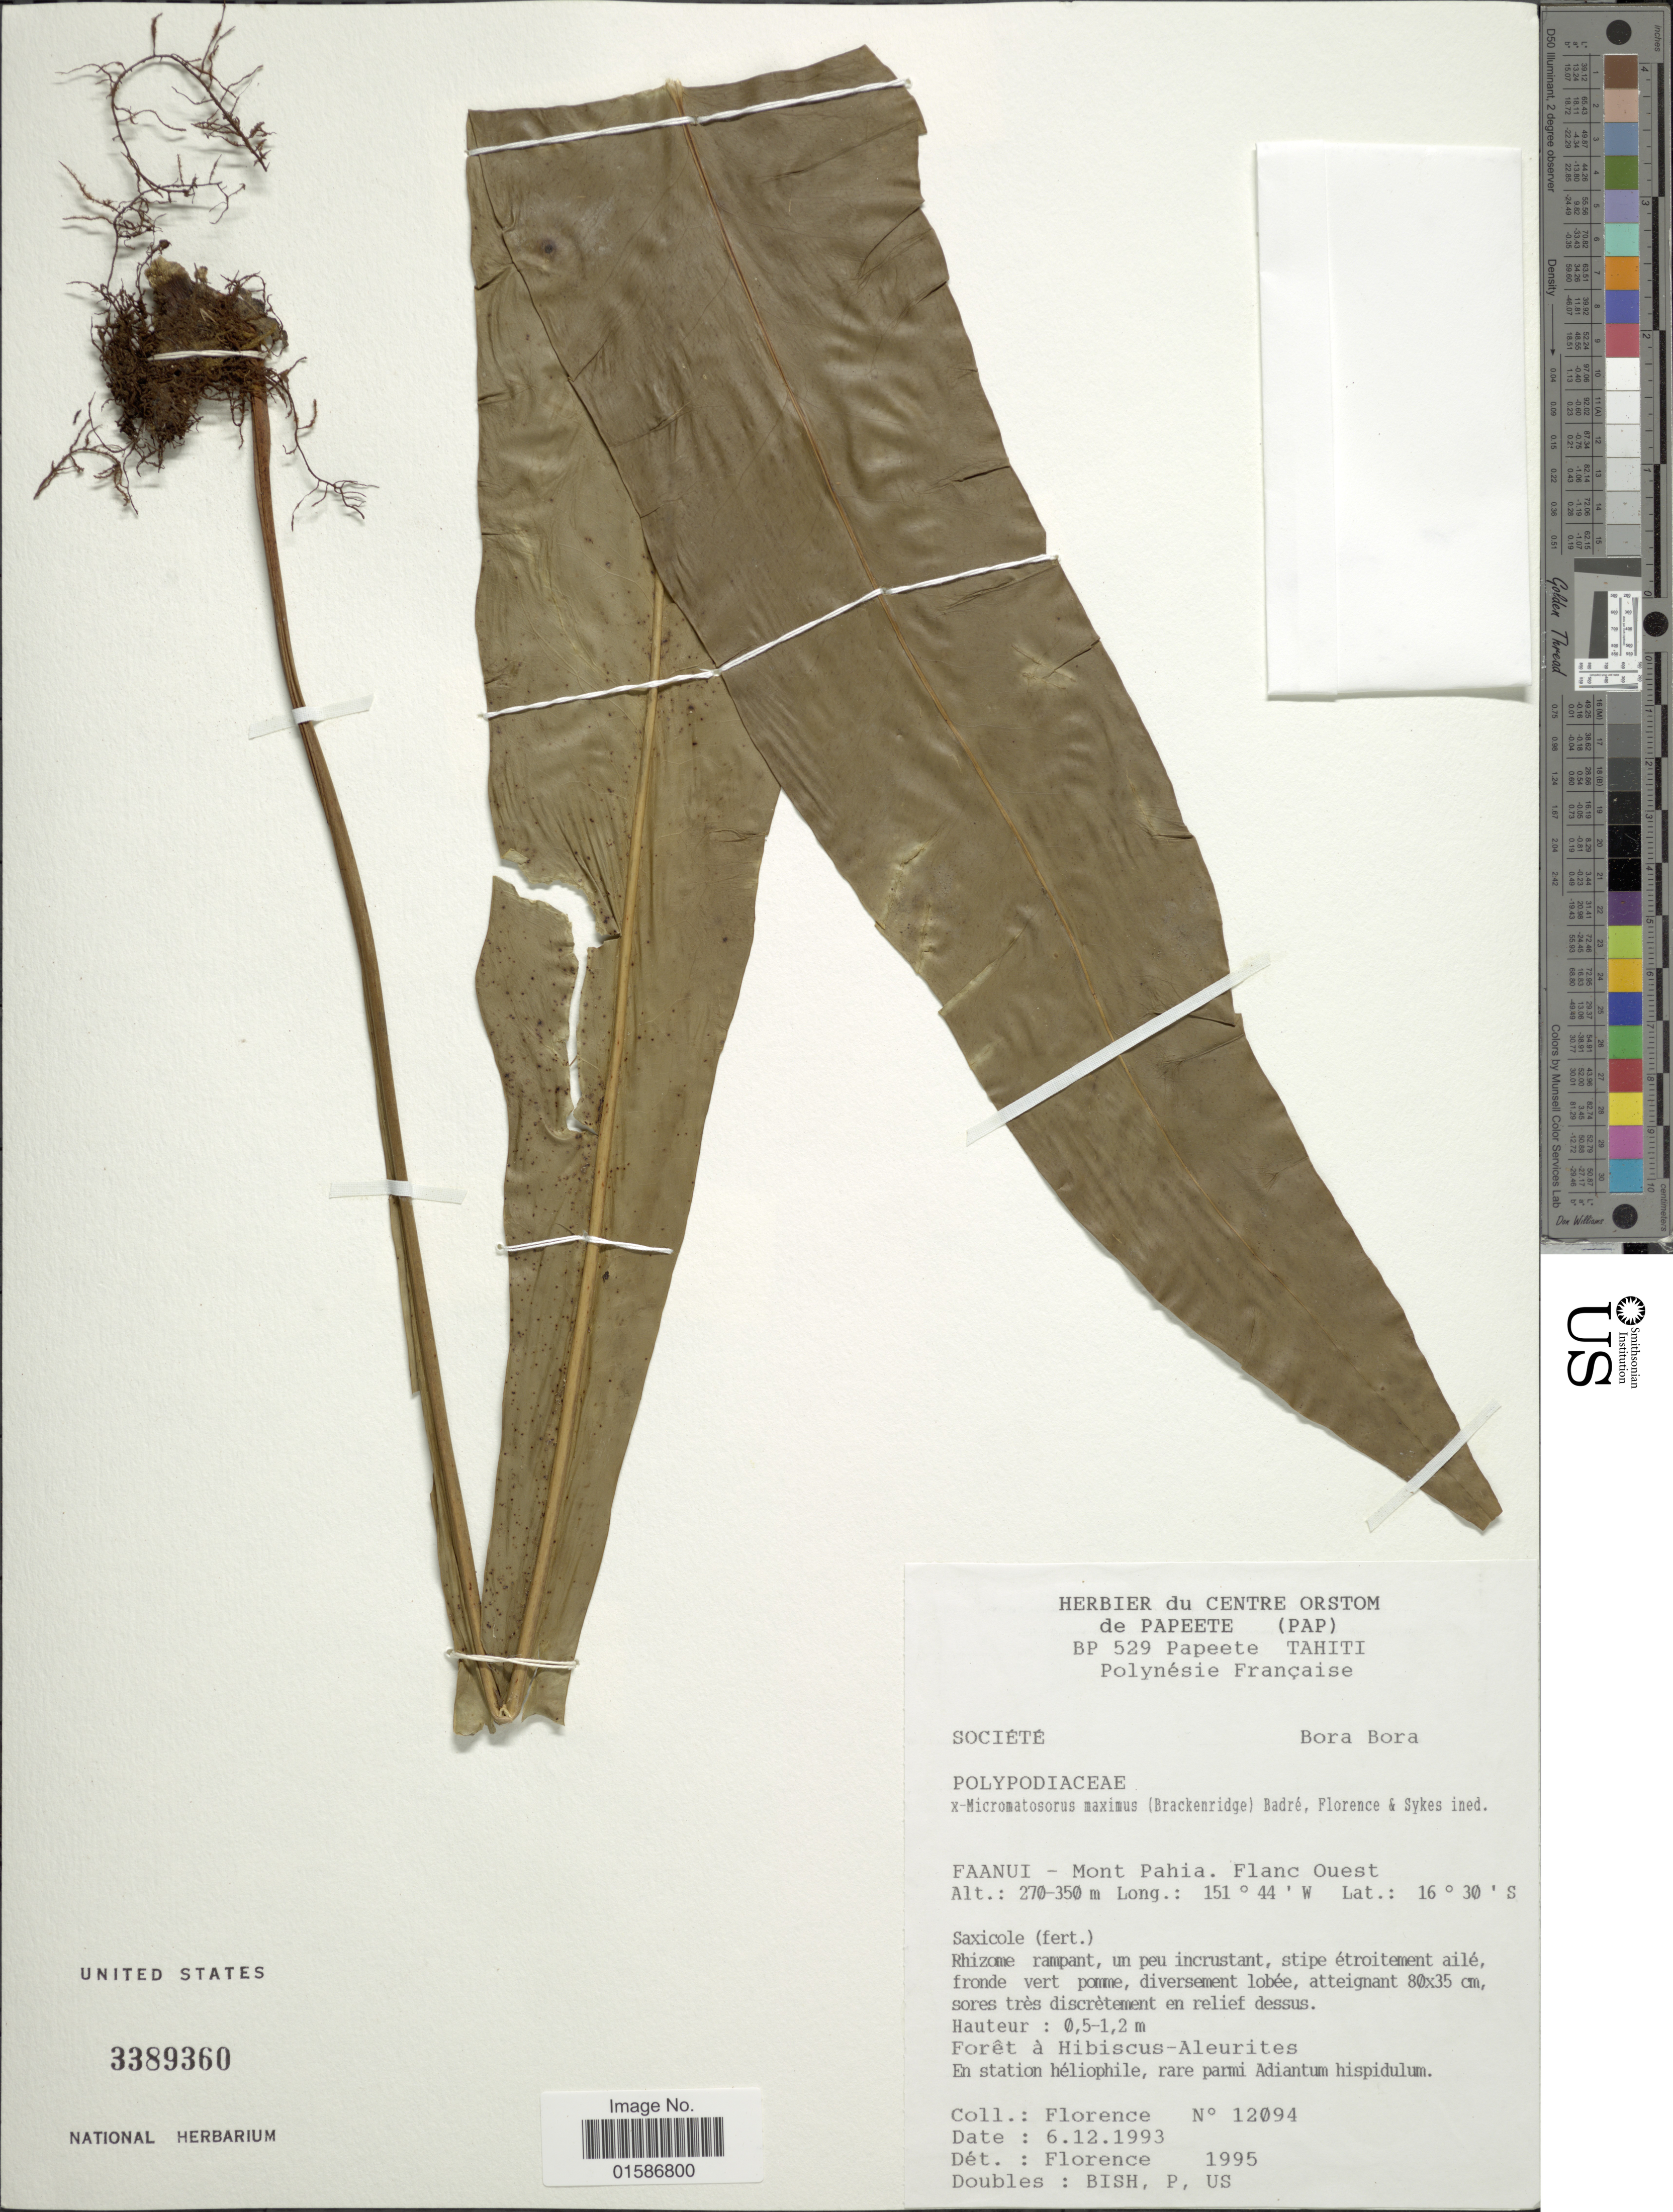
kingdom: Plantae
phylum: Tracheophyta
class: Polypodiopsida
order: Polypodiales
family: Polypodiaceae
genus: Microsorum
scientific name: Microsorum maximum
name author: (Brack. & A. Gray) Copel.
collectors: -. Florence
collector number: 12094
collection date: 1993-12-06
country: French Polynesia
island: Tahiti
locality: Tahiti, Faanui - Mont Pahia. Flanc Ouest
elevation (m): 270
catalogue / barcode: US 3389360